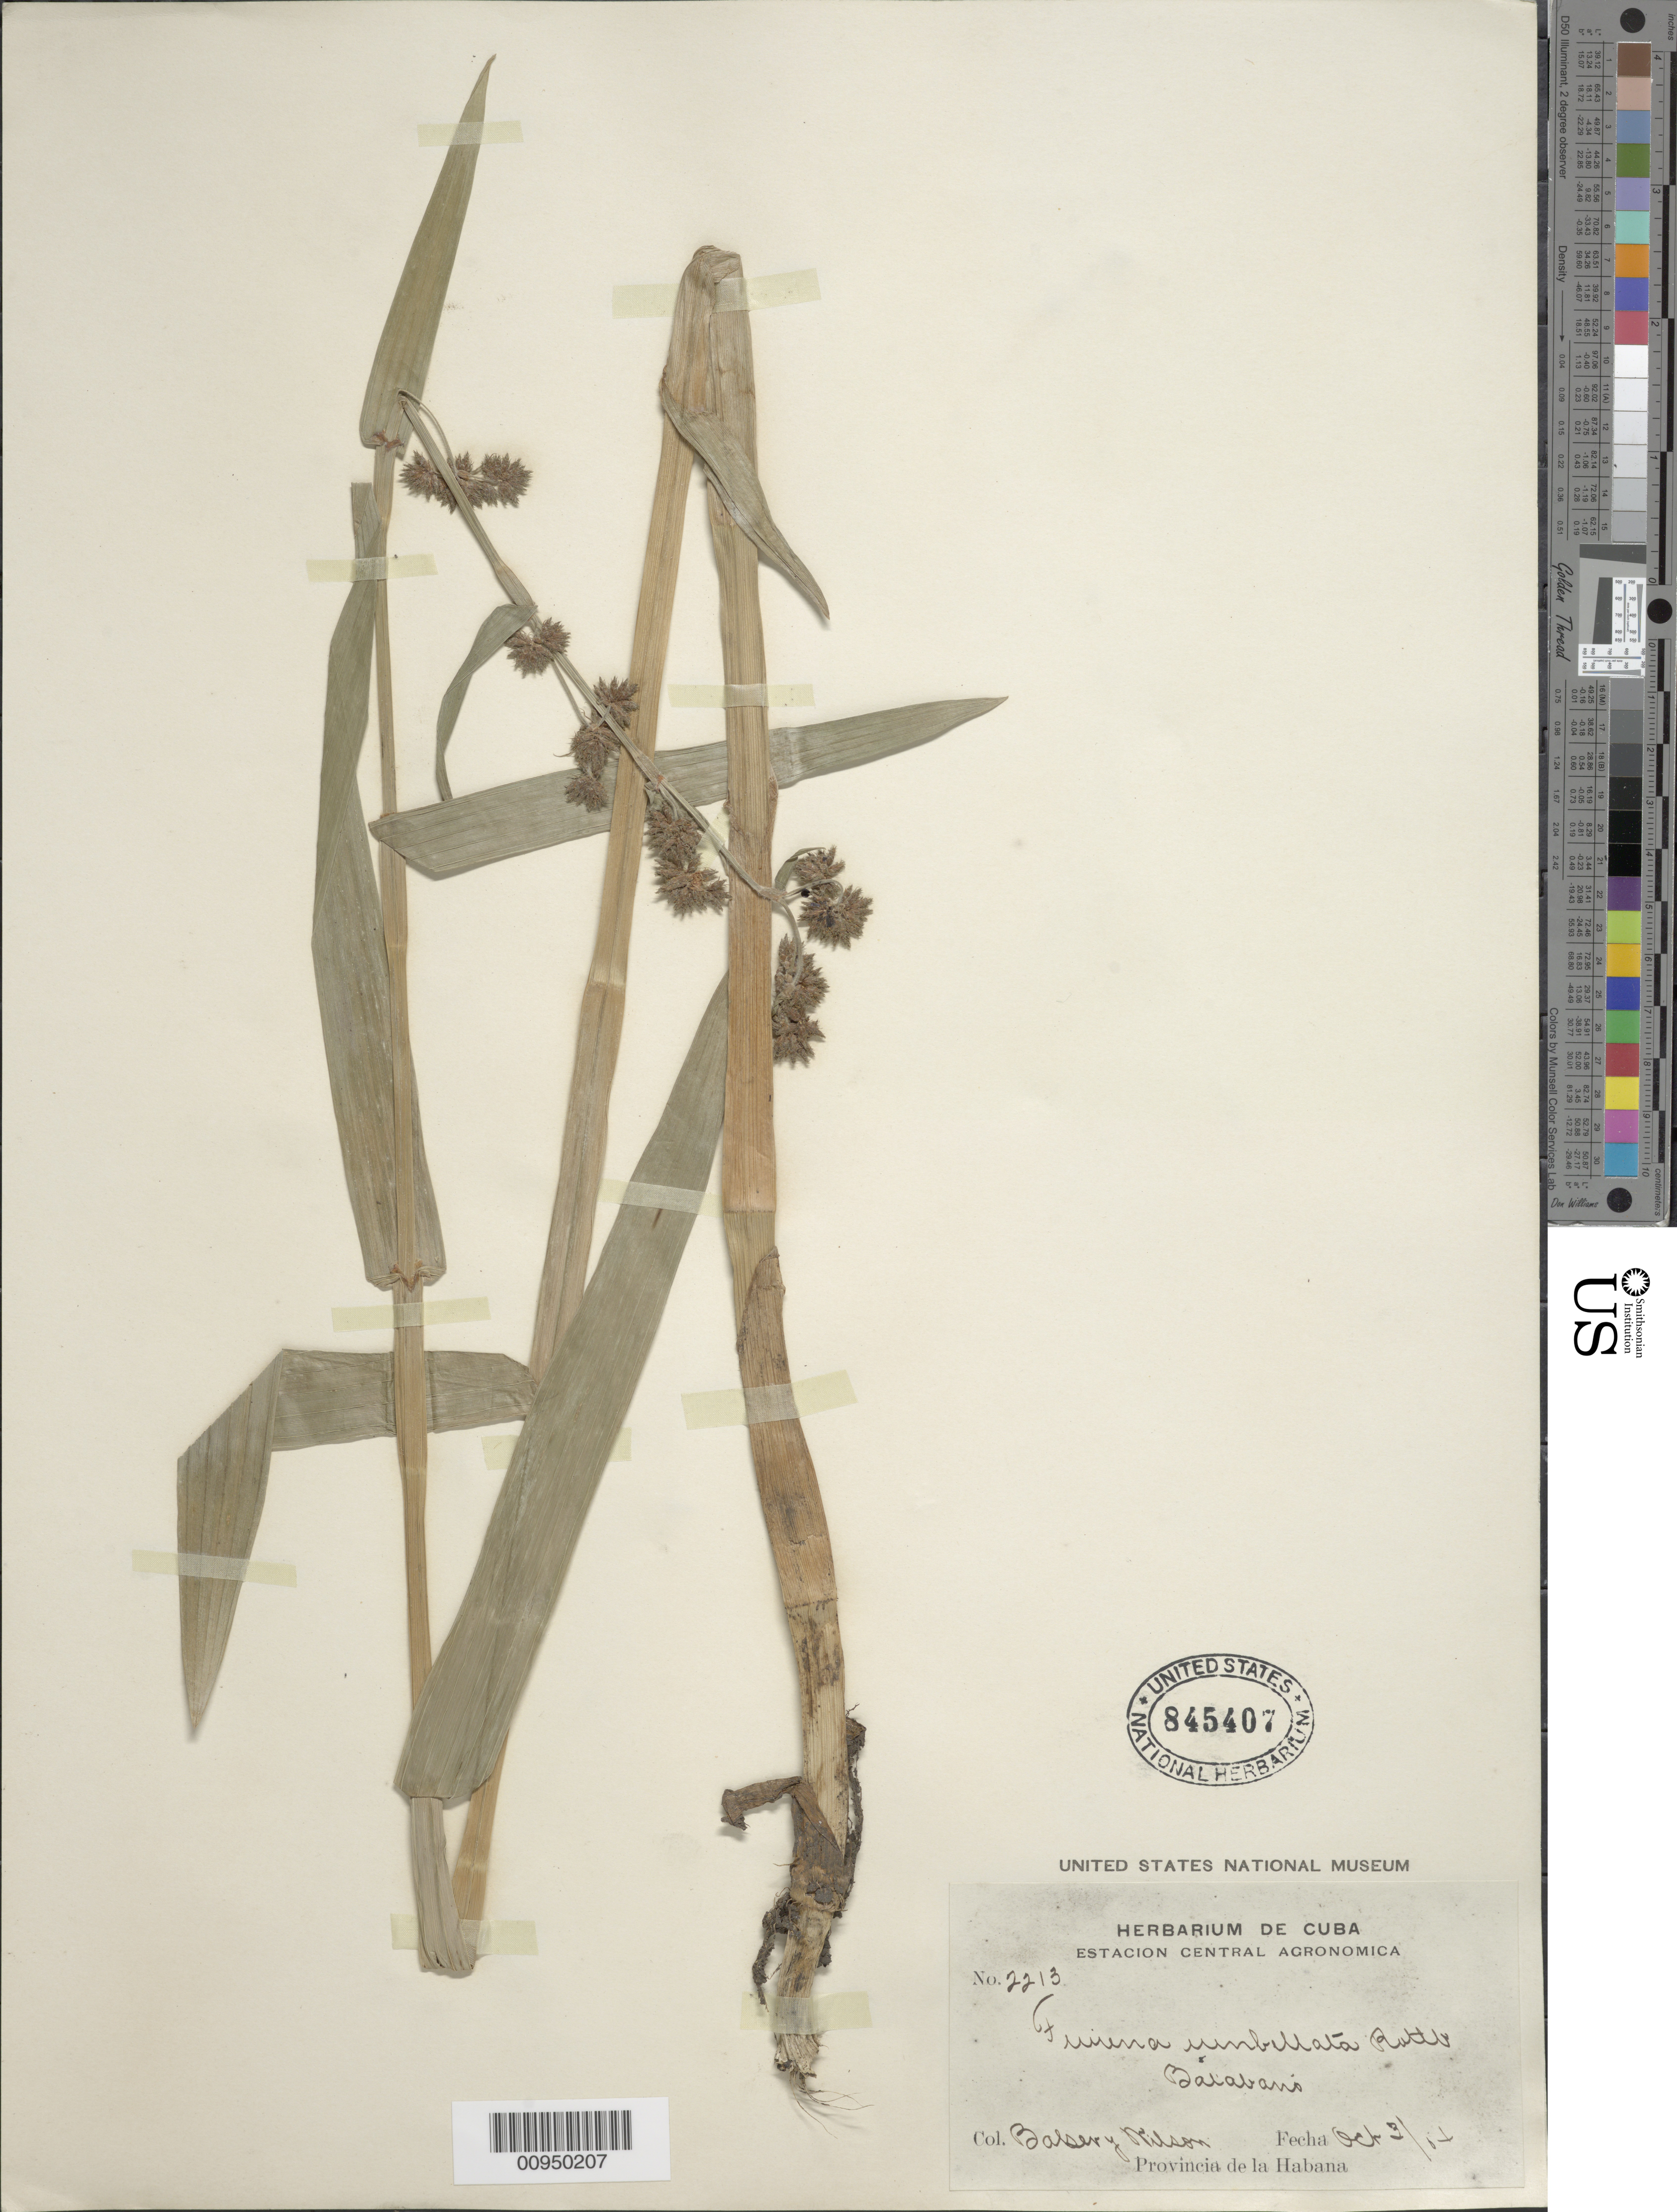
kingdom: Plantae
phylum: Tracheophyta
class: Liliopsida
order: Poales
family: Cyperaceae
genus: Fuirena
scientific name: Fuirena umbellata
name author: Rottb.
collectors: C. F. Baker & -- Wilson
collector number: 2213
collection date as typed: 03 Oct 1904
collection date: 1904-10-03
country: Cuba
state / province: La Habana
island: Cuba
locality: Batabanó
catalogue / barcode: US 845407